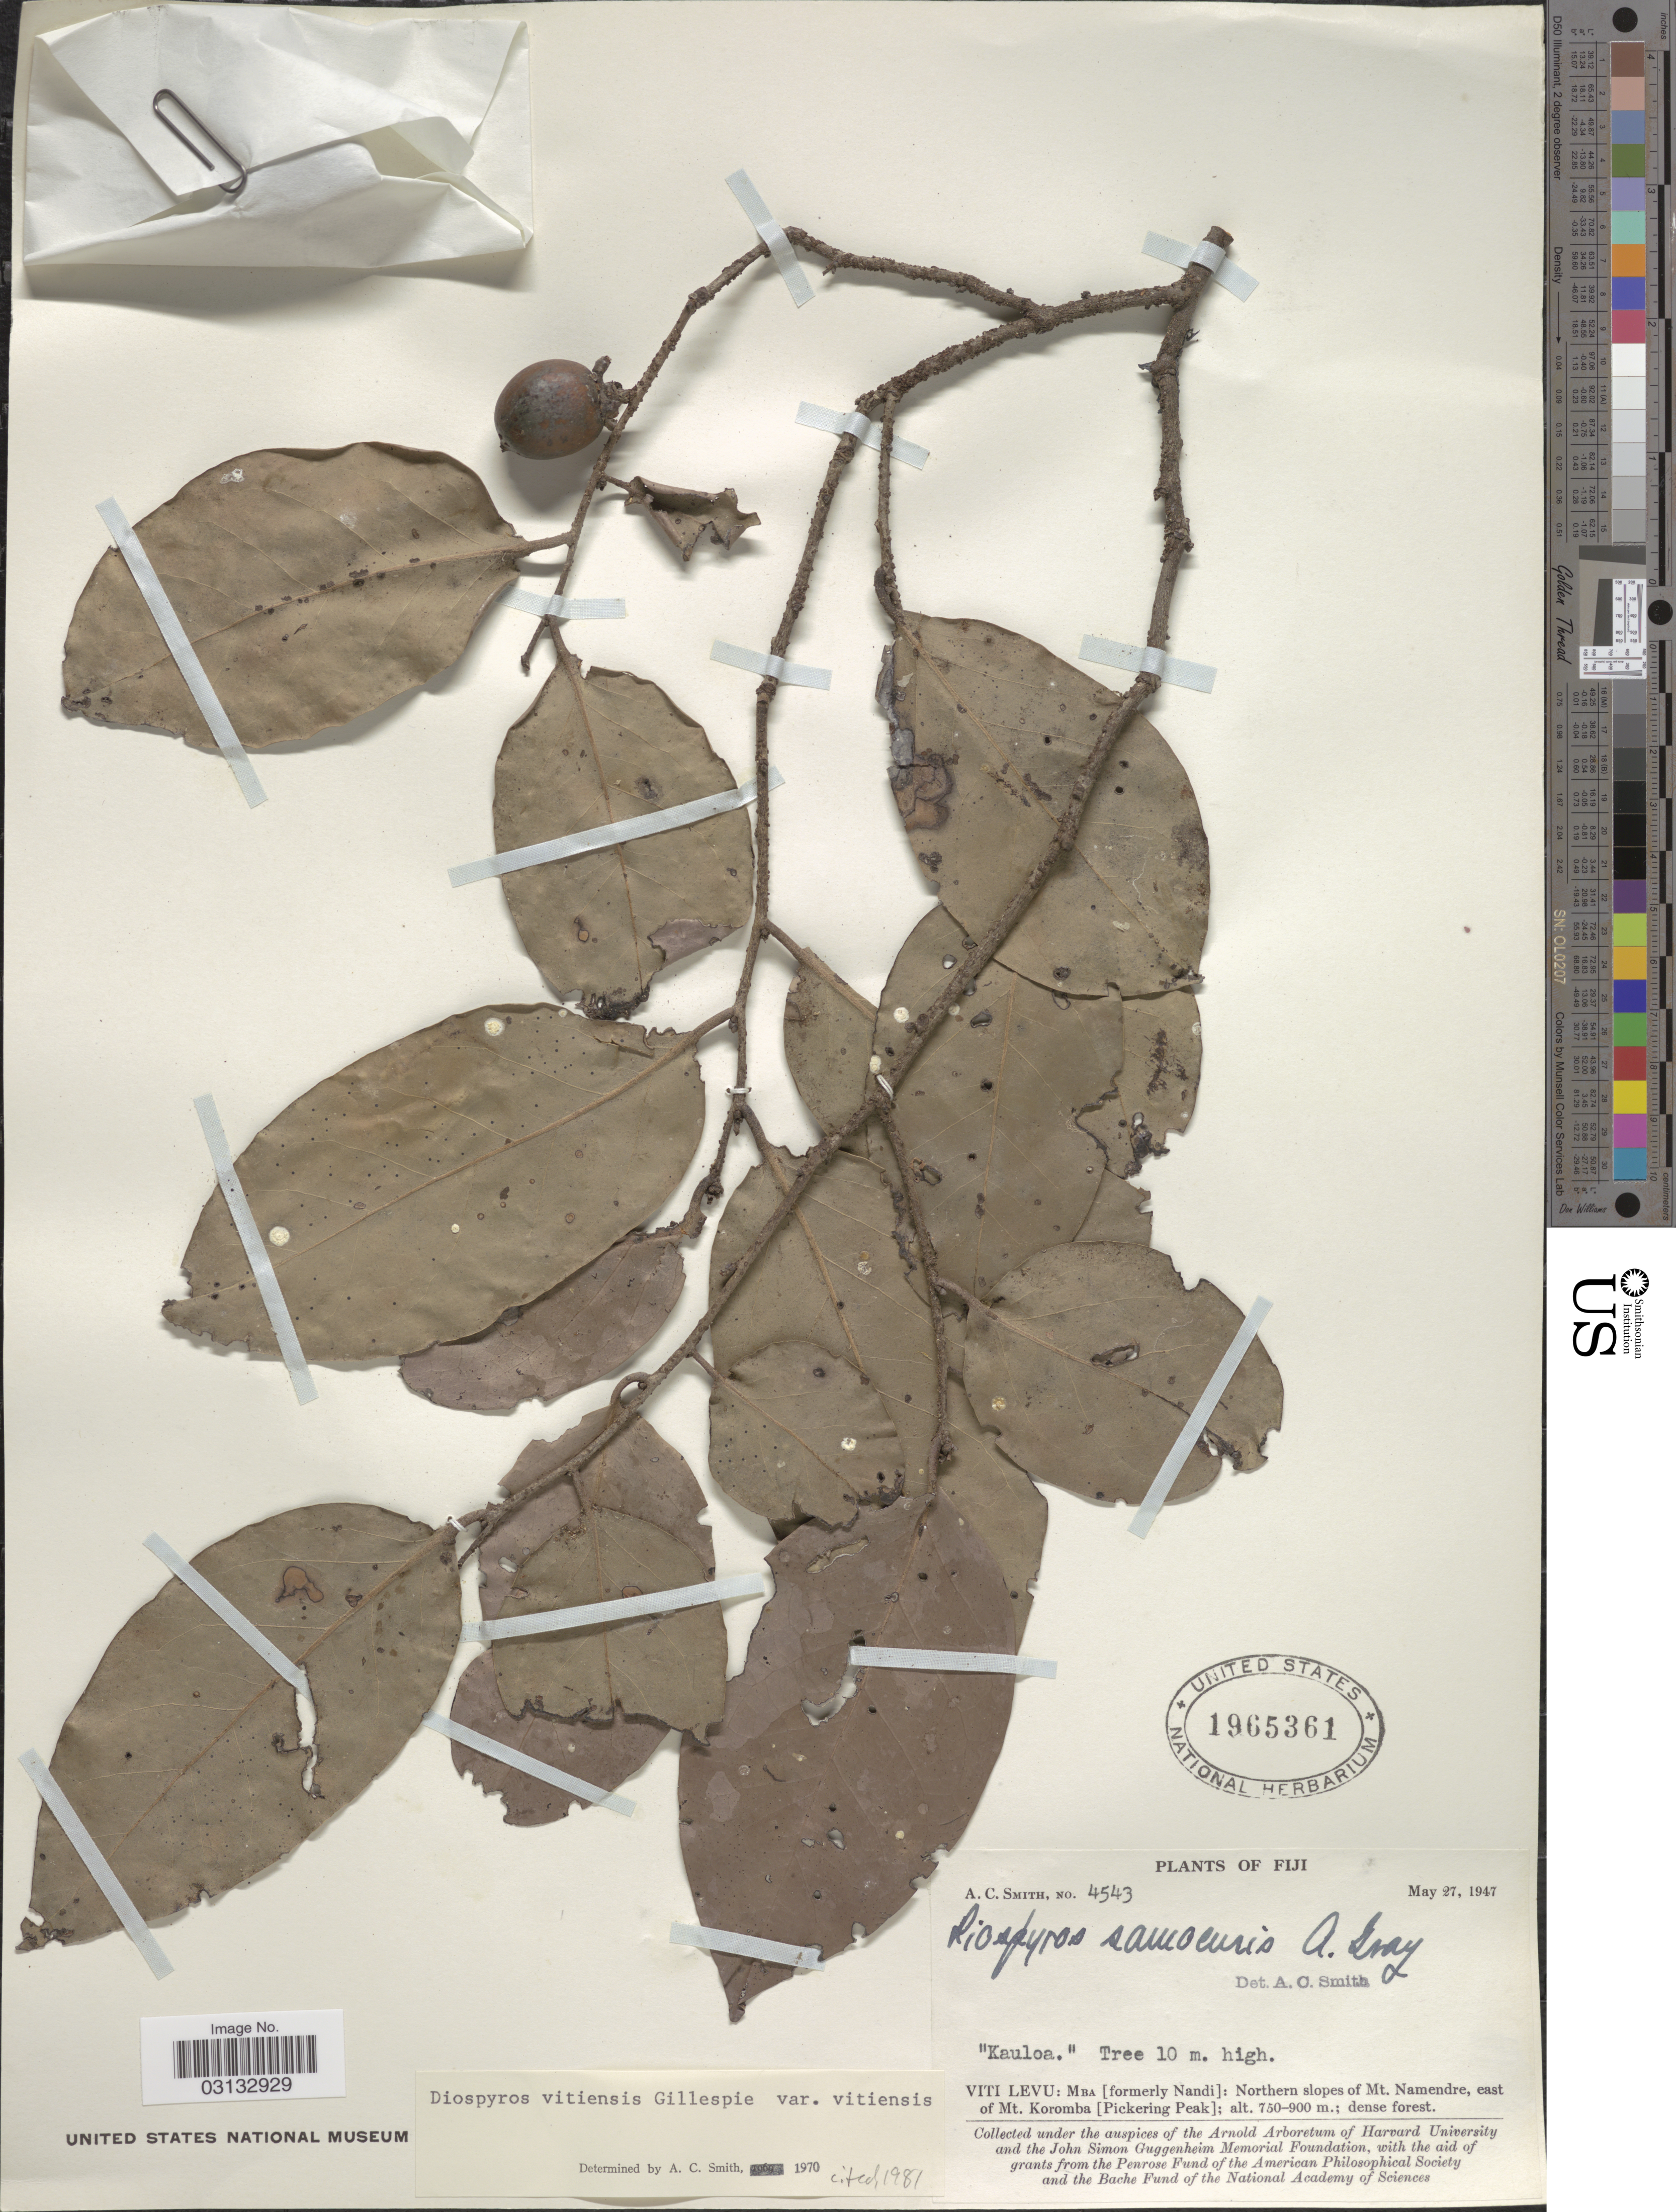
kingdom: Plantae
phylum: Tracheophyta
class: Magnoliopsida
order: Ericales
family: Ebenaceae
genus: Diospyros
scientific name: Diospyros vitiensis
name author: Gillespie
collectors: A. C. Smith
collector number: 4543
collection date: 1947-05-27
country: Fiji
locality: Viti Levu: Mba [formerly Nandi]: Northern slopes of Mt. Namendre, east of Mt. Koromba [Pickering Peak].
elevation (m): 750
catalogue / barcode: US 1965361